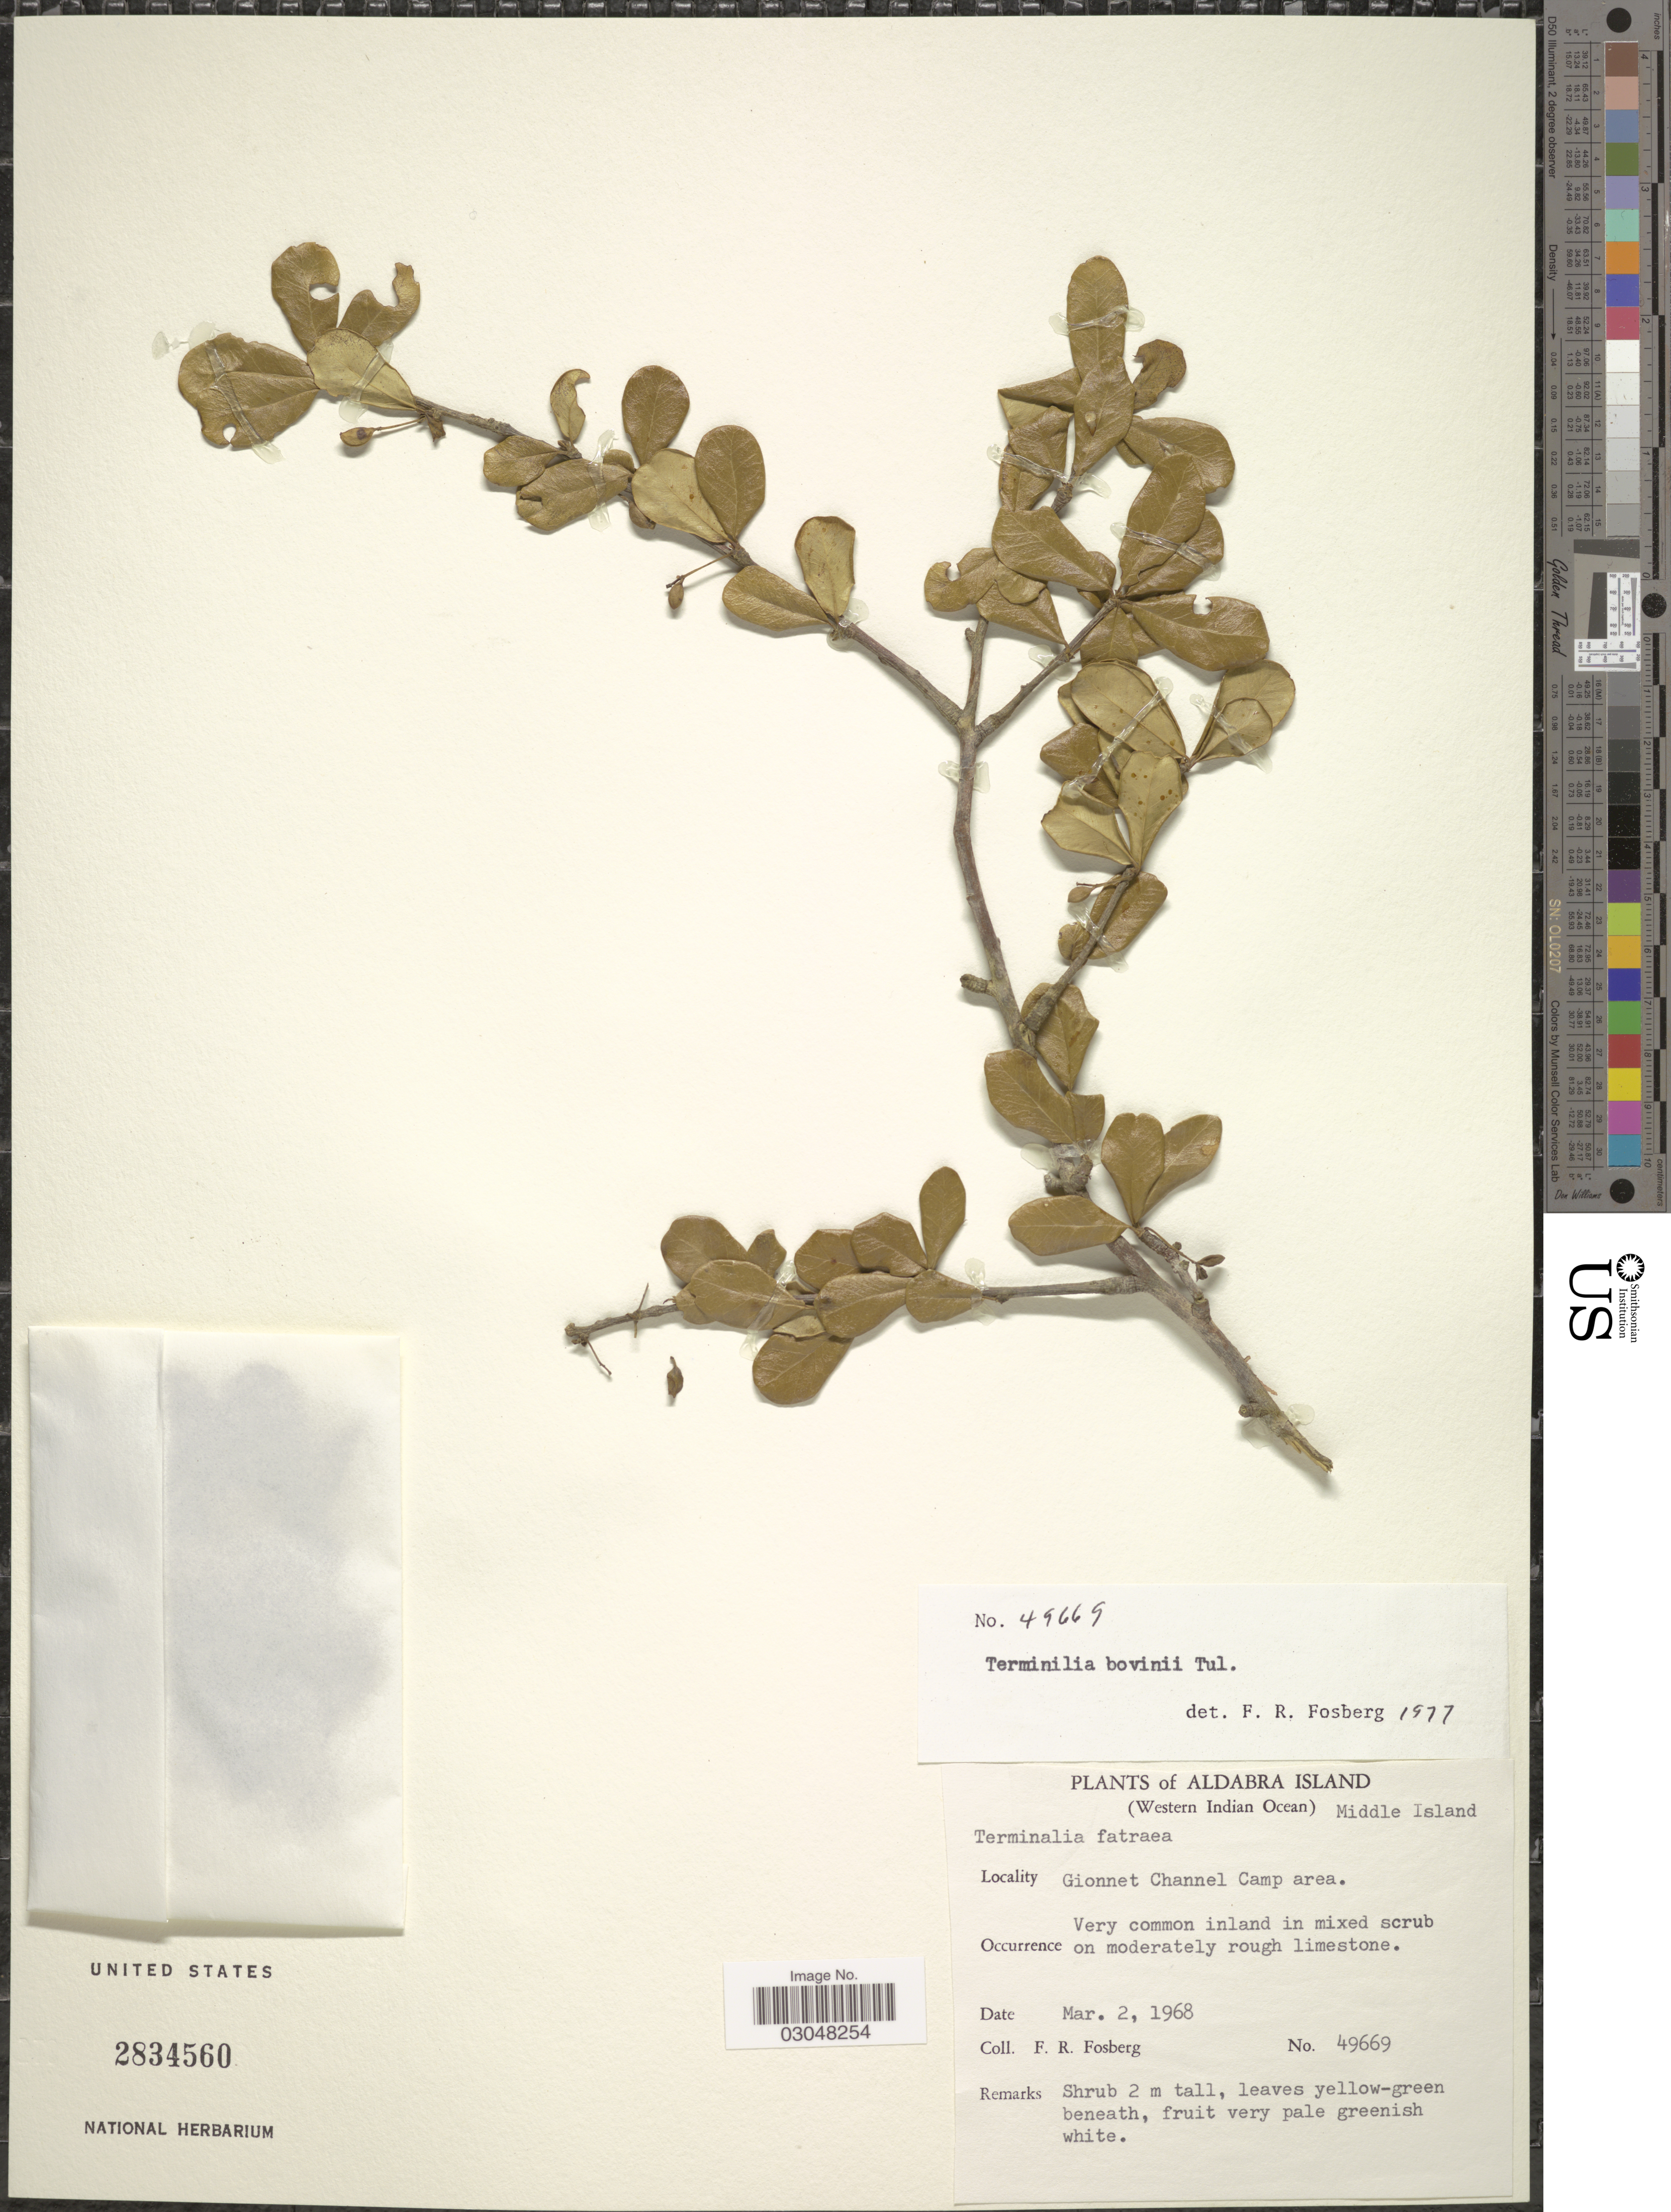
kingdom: Plantae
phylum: Tracheophyta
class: Magnoliopsida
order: Myrtales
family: Combretaceae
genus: Terminalia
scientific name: Terminalia boivinii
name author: Tul.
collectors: F. R. Fosberg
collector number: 49669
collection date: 1968-03-02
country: Seychelles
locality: Aldabra Island (Western Indian Ocean) Middle Island. Gionnet Channel Camp area.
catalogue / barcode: US 2834560